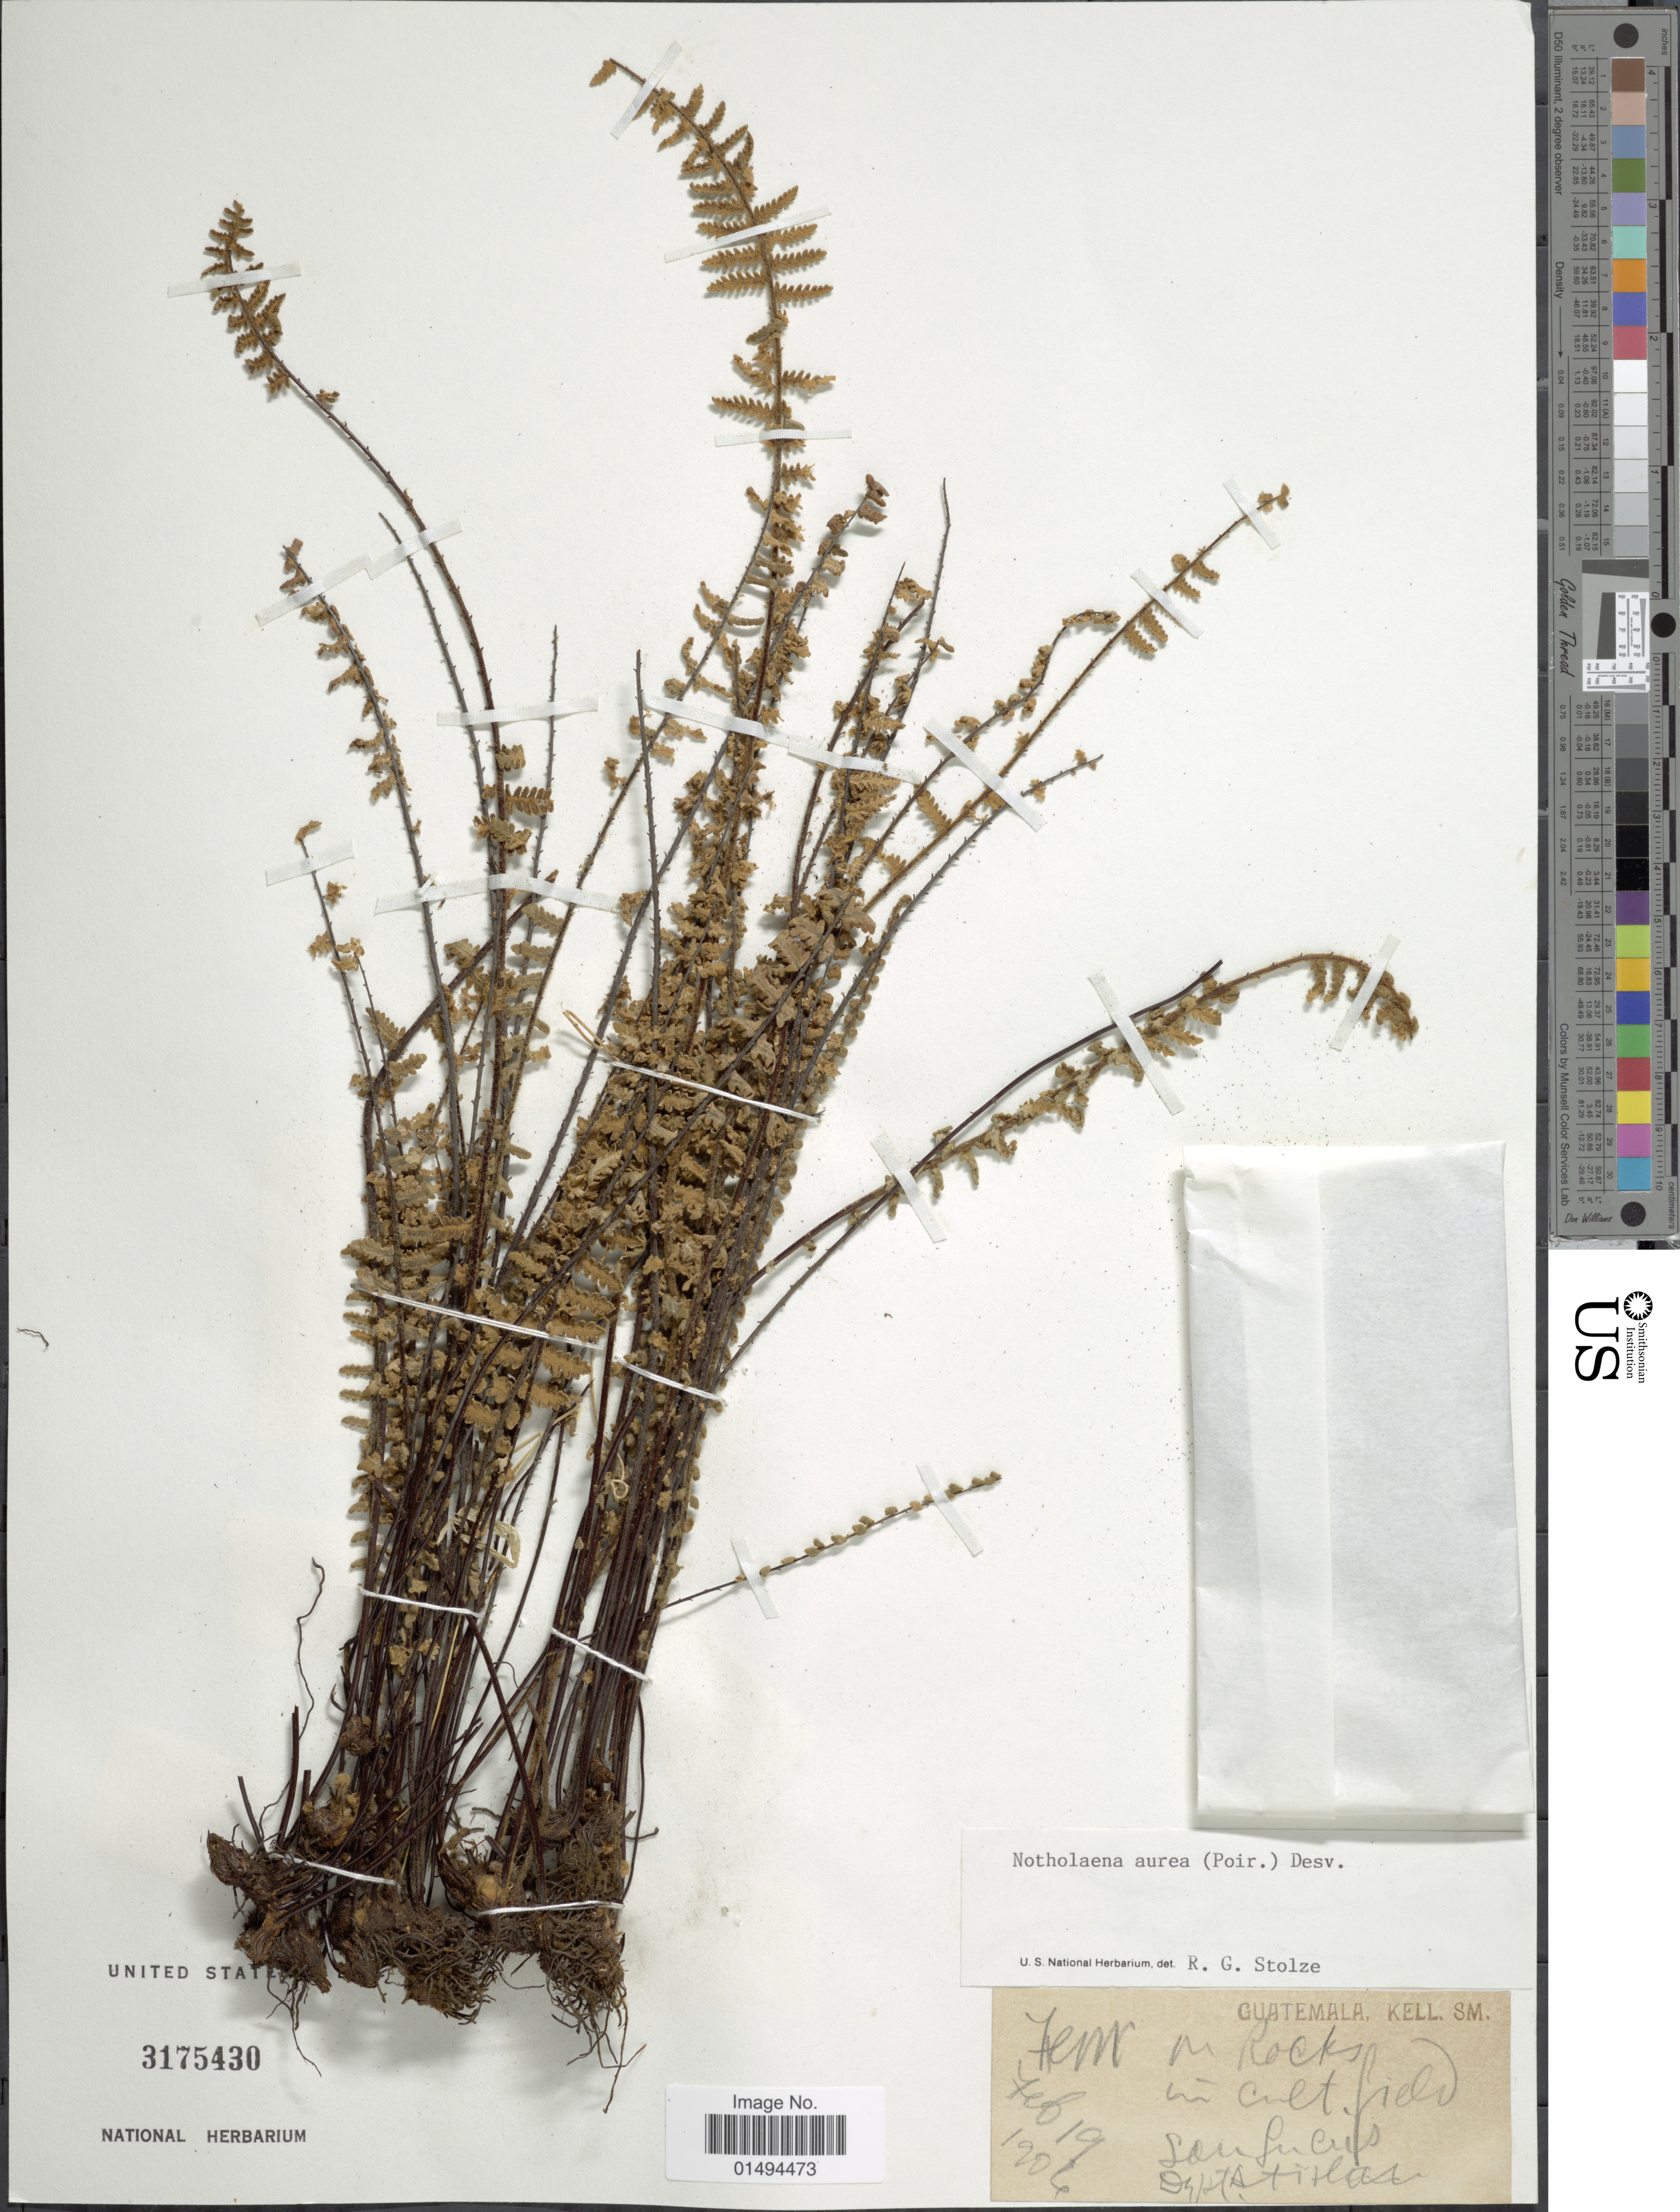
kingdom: Plantae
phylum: Tracheophyta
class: Polypodiopsida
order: Polypodiales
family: Pteridaceae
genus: Myriopteris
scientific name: Myriopteris aurea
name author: (Poir.) Grusz & Windham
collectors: W. A. Kellerman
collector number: .n.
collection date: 1906-02-19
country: Guatemala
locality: San Lucas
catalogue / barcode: US 3175430